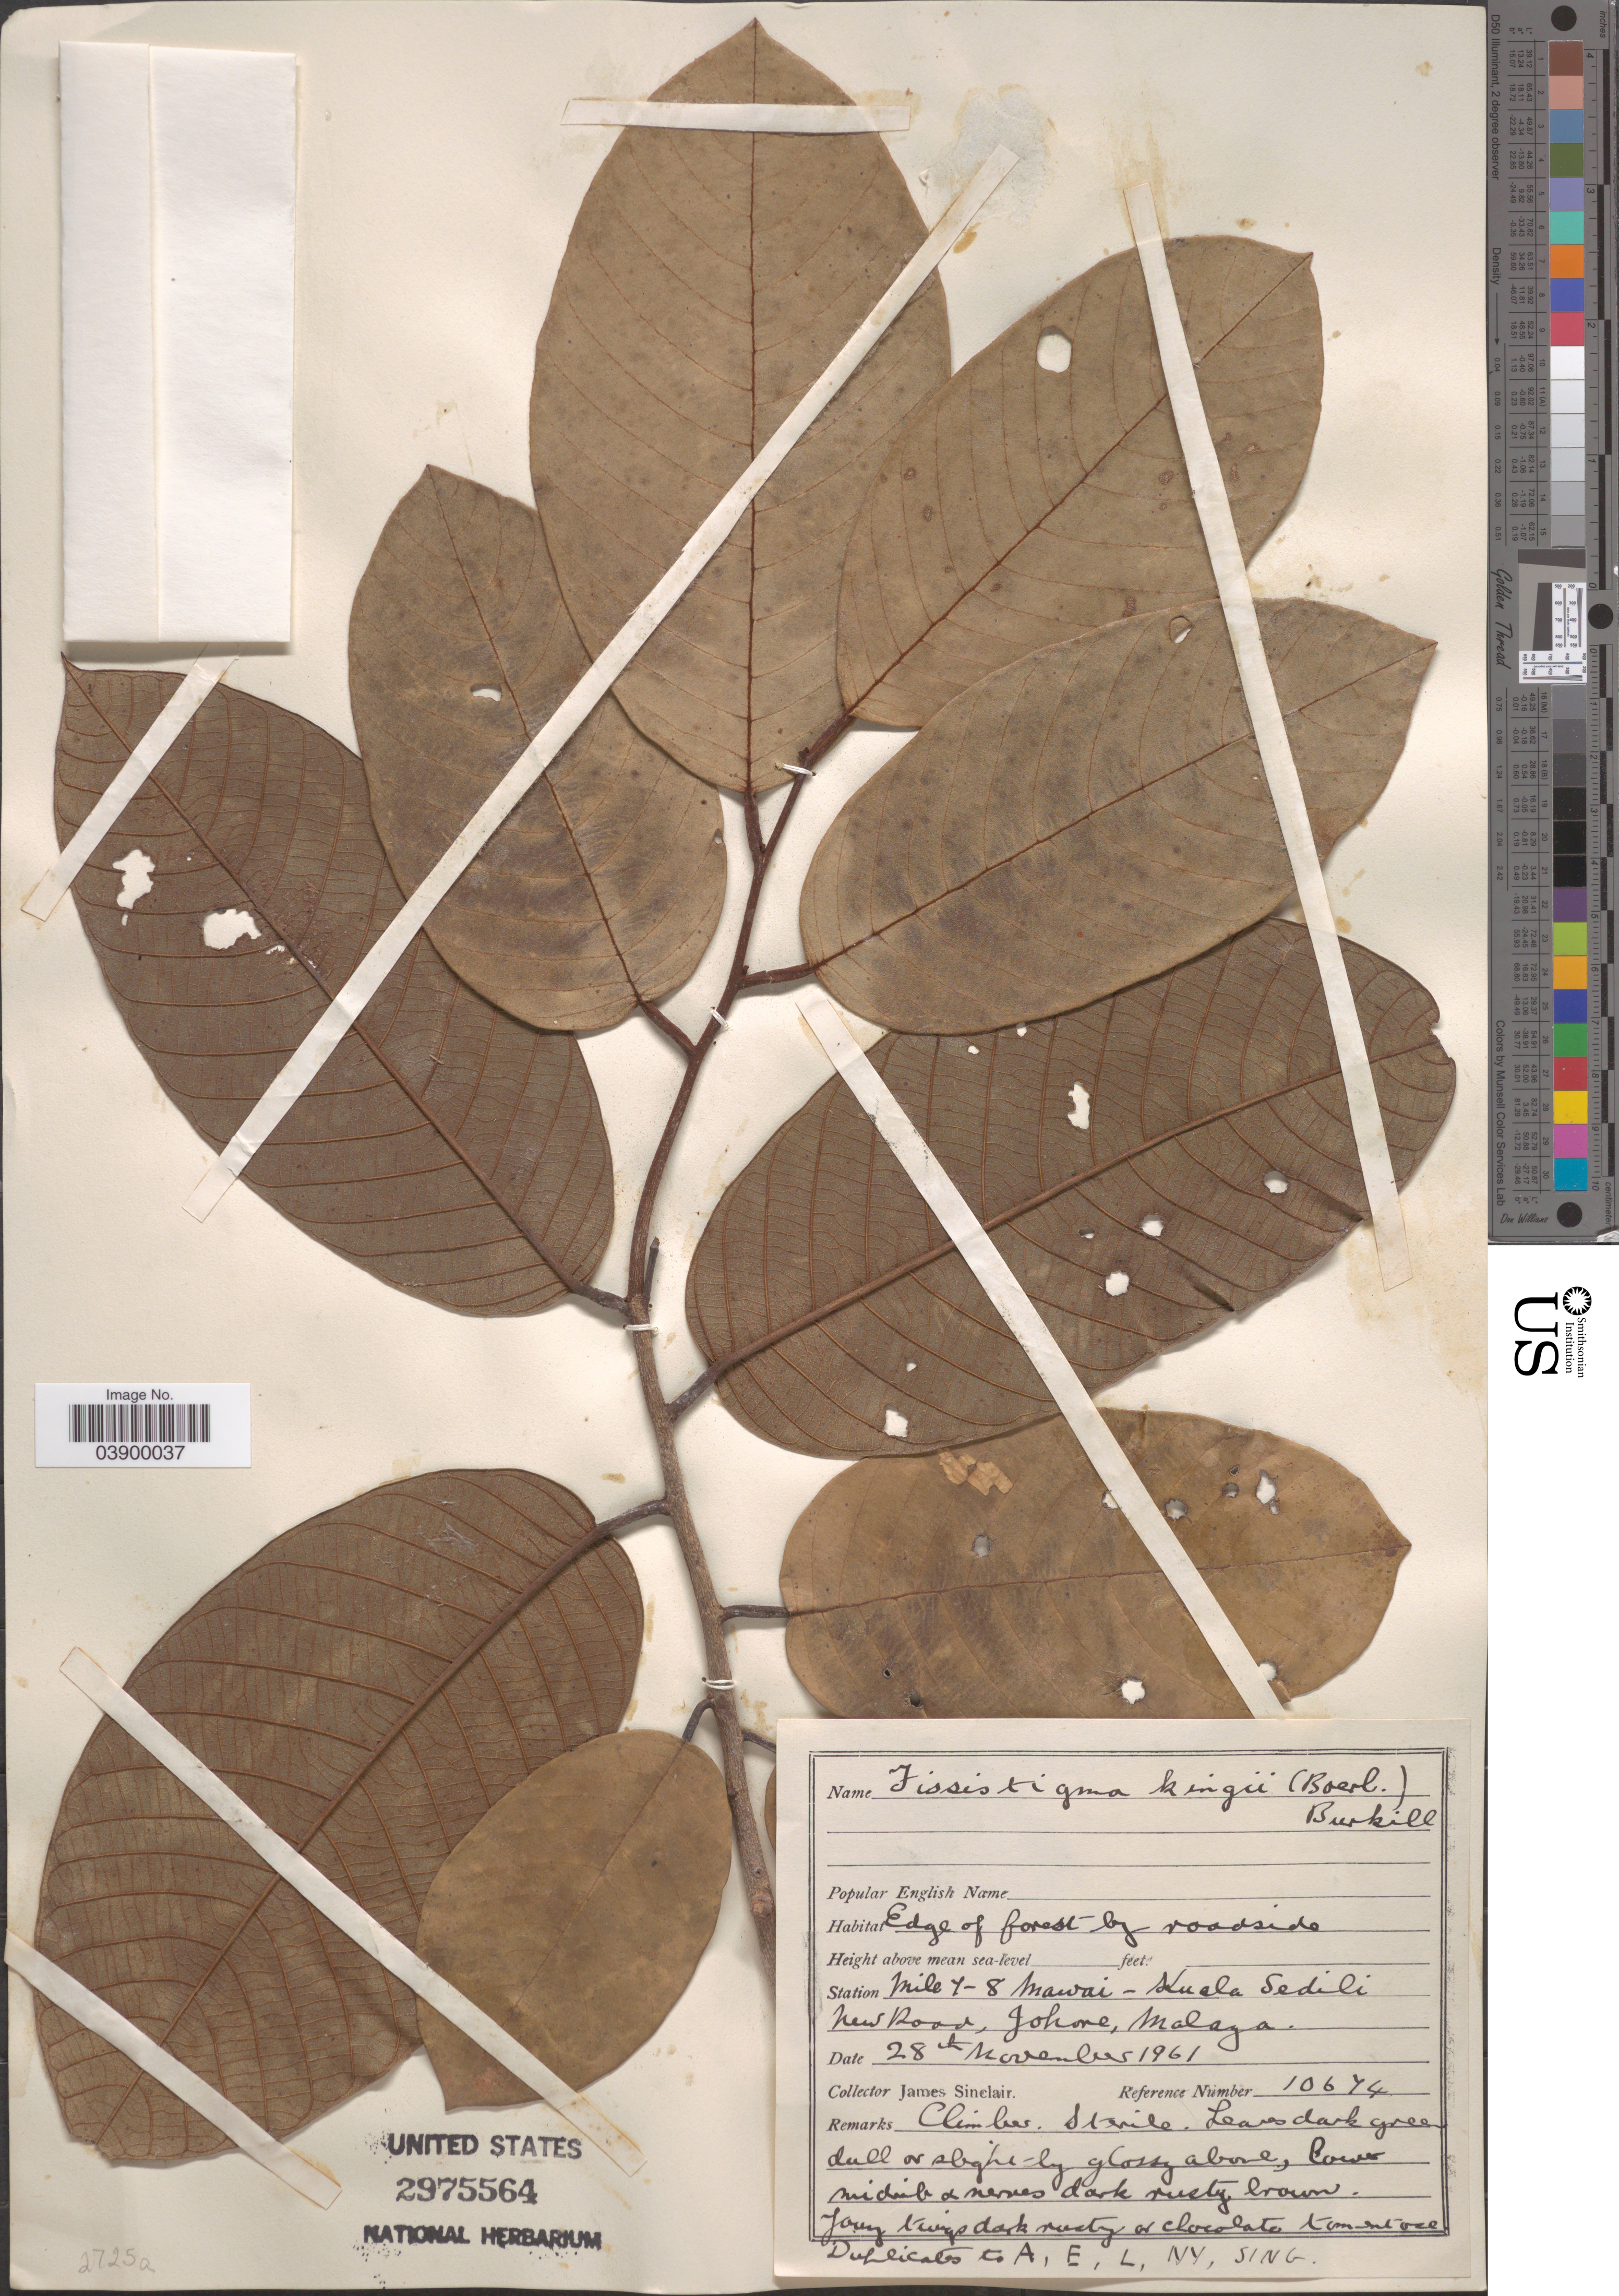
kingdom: Plantae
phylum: Tracheophyta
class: Magnoliopsida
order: Magnoliales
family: Annonaceae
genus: Fissistigma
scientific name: Fissistigma kingii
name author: (Boerl.) Burkill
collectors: J. Sinclair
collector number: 10674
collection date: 1961-11-28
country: Malaysia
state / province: Johor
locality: Station Mile 7-8 Mawai - Kuala Sedili New Road, Johore, Malaya.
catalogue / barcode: US 2975564